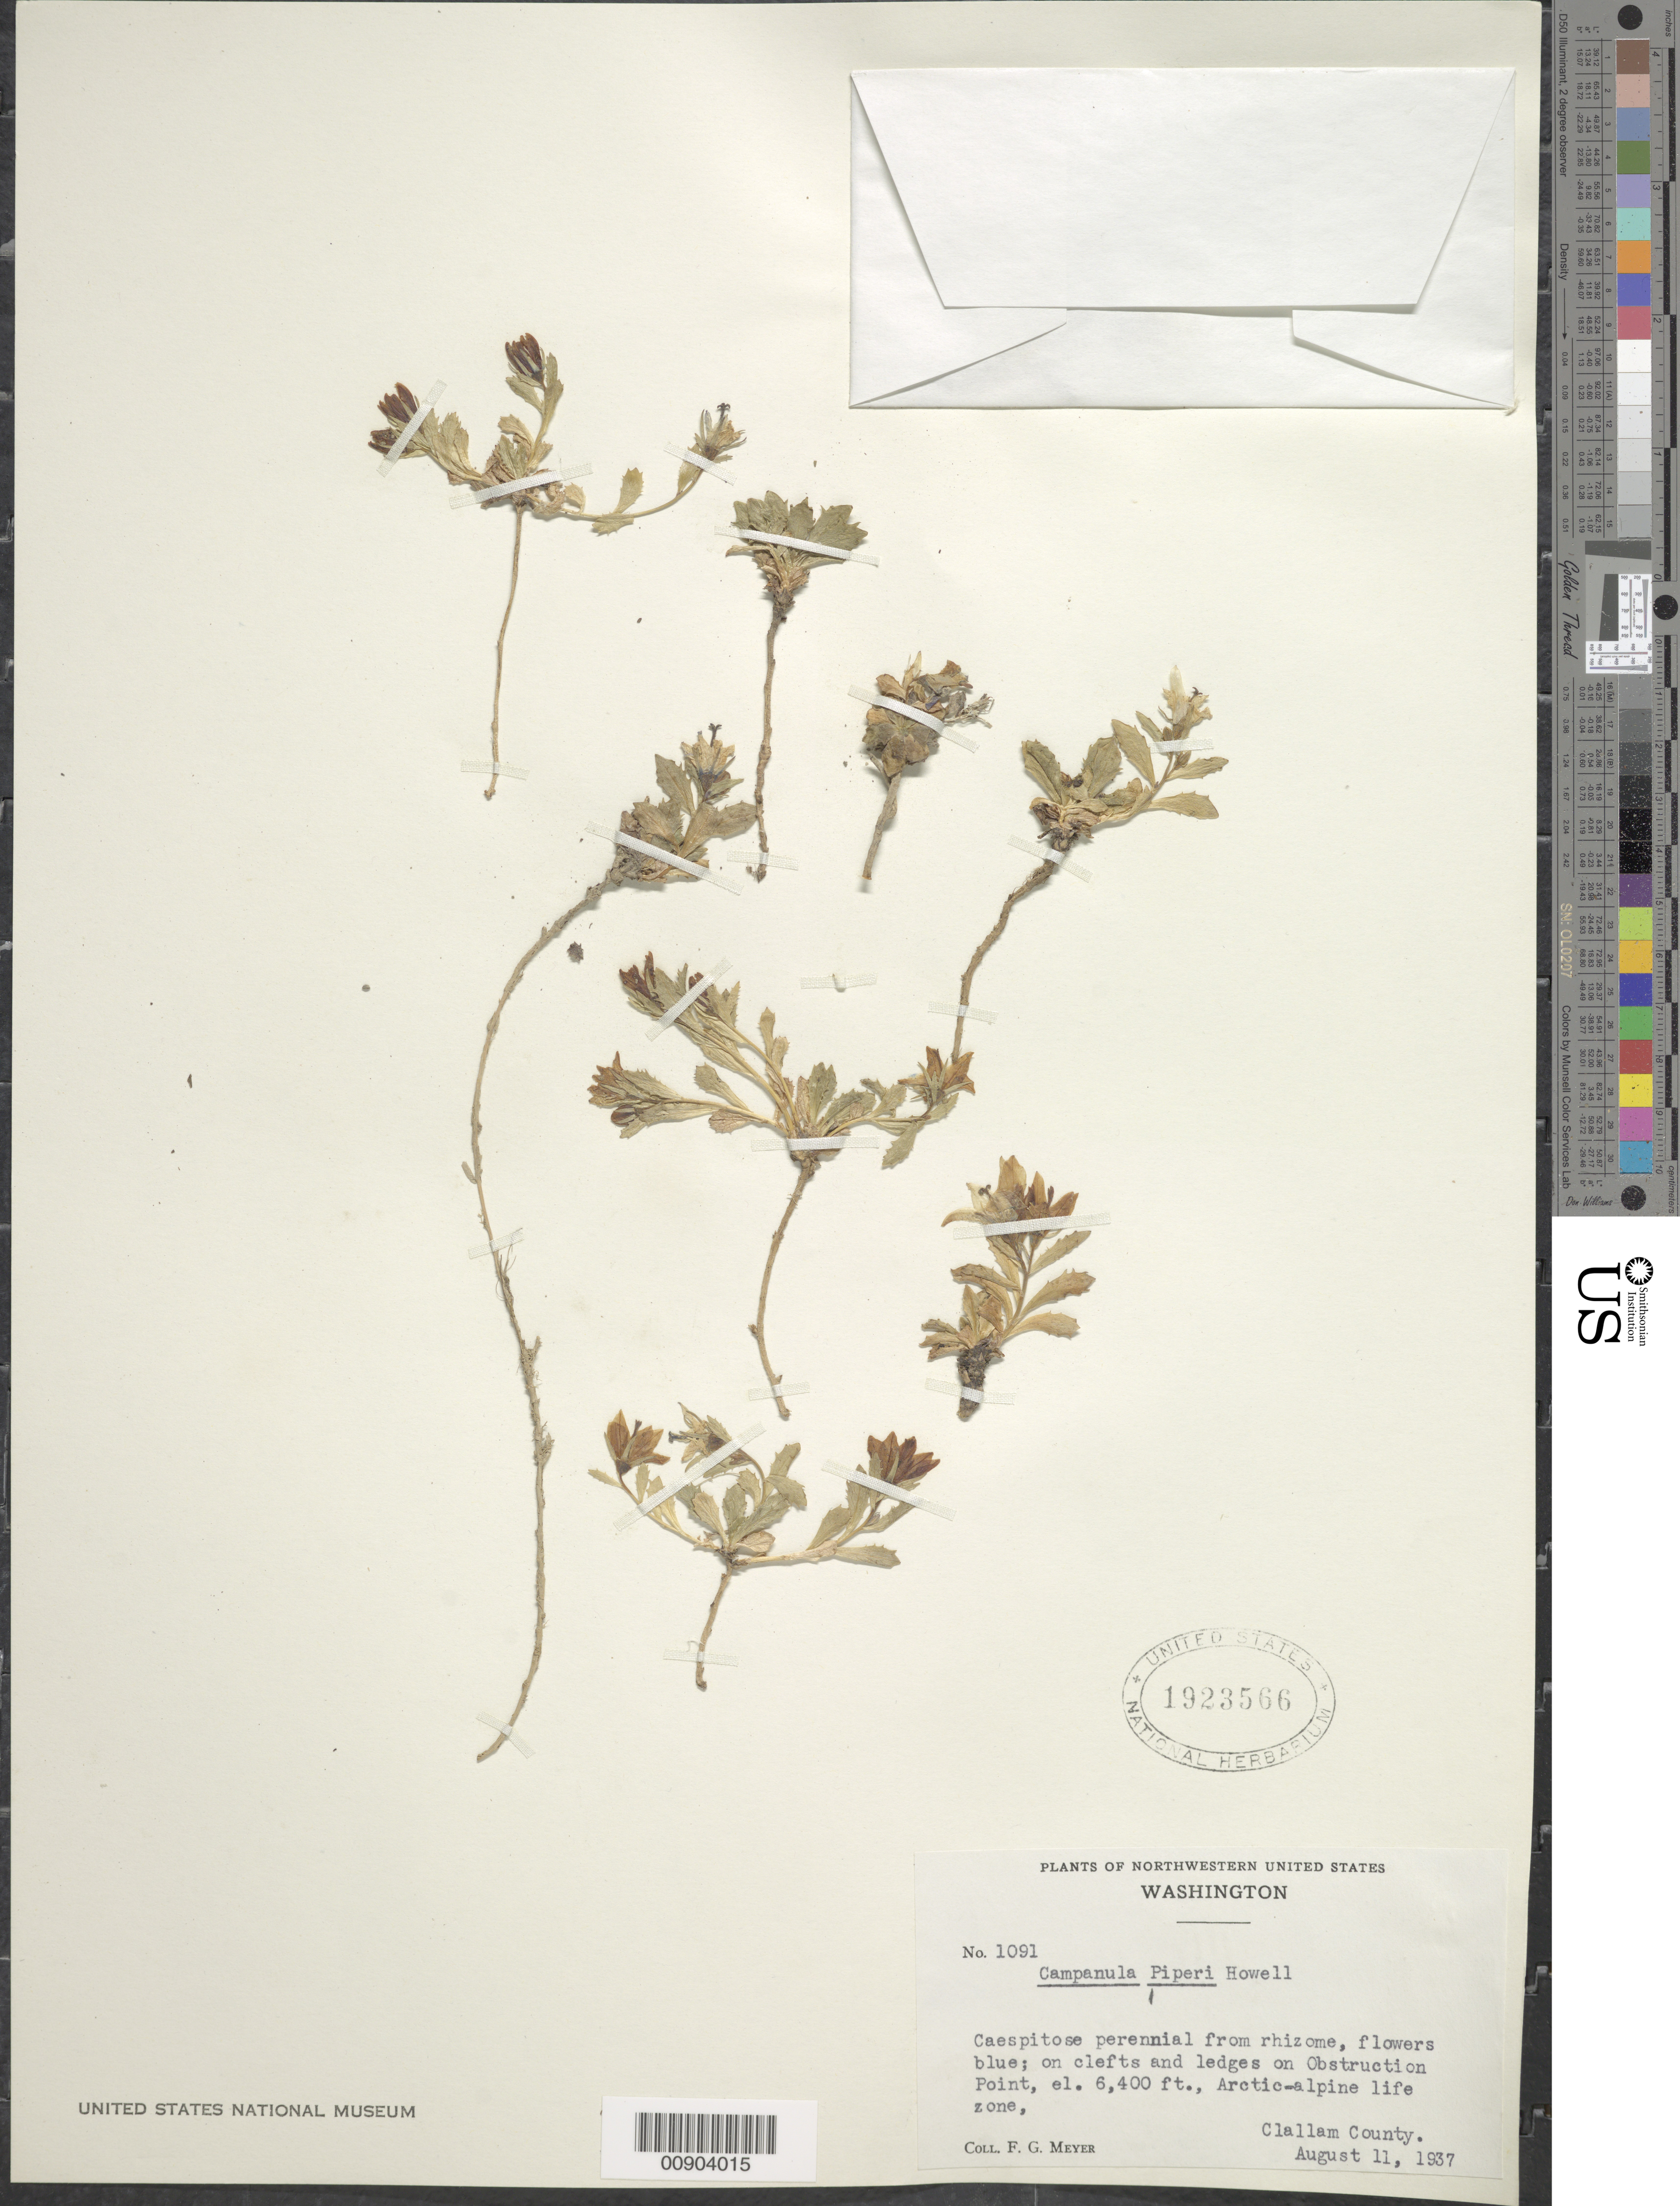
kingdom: Plantae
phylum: Tracheophyta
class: Magnoliopsida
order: Asterales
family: Campanulaceae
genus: Campanula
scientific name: Campanula piperi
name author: Howell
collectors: F. G. Meyer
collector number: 1091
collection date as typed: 11 Aug 1937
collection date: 1937-08-11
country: United States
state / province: Washington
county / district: Clallam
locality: Obstruction Point.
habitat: on clefts and ledges; Arctic-alpine life zone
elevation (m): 1951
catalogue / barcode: US 1923566